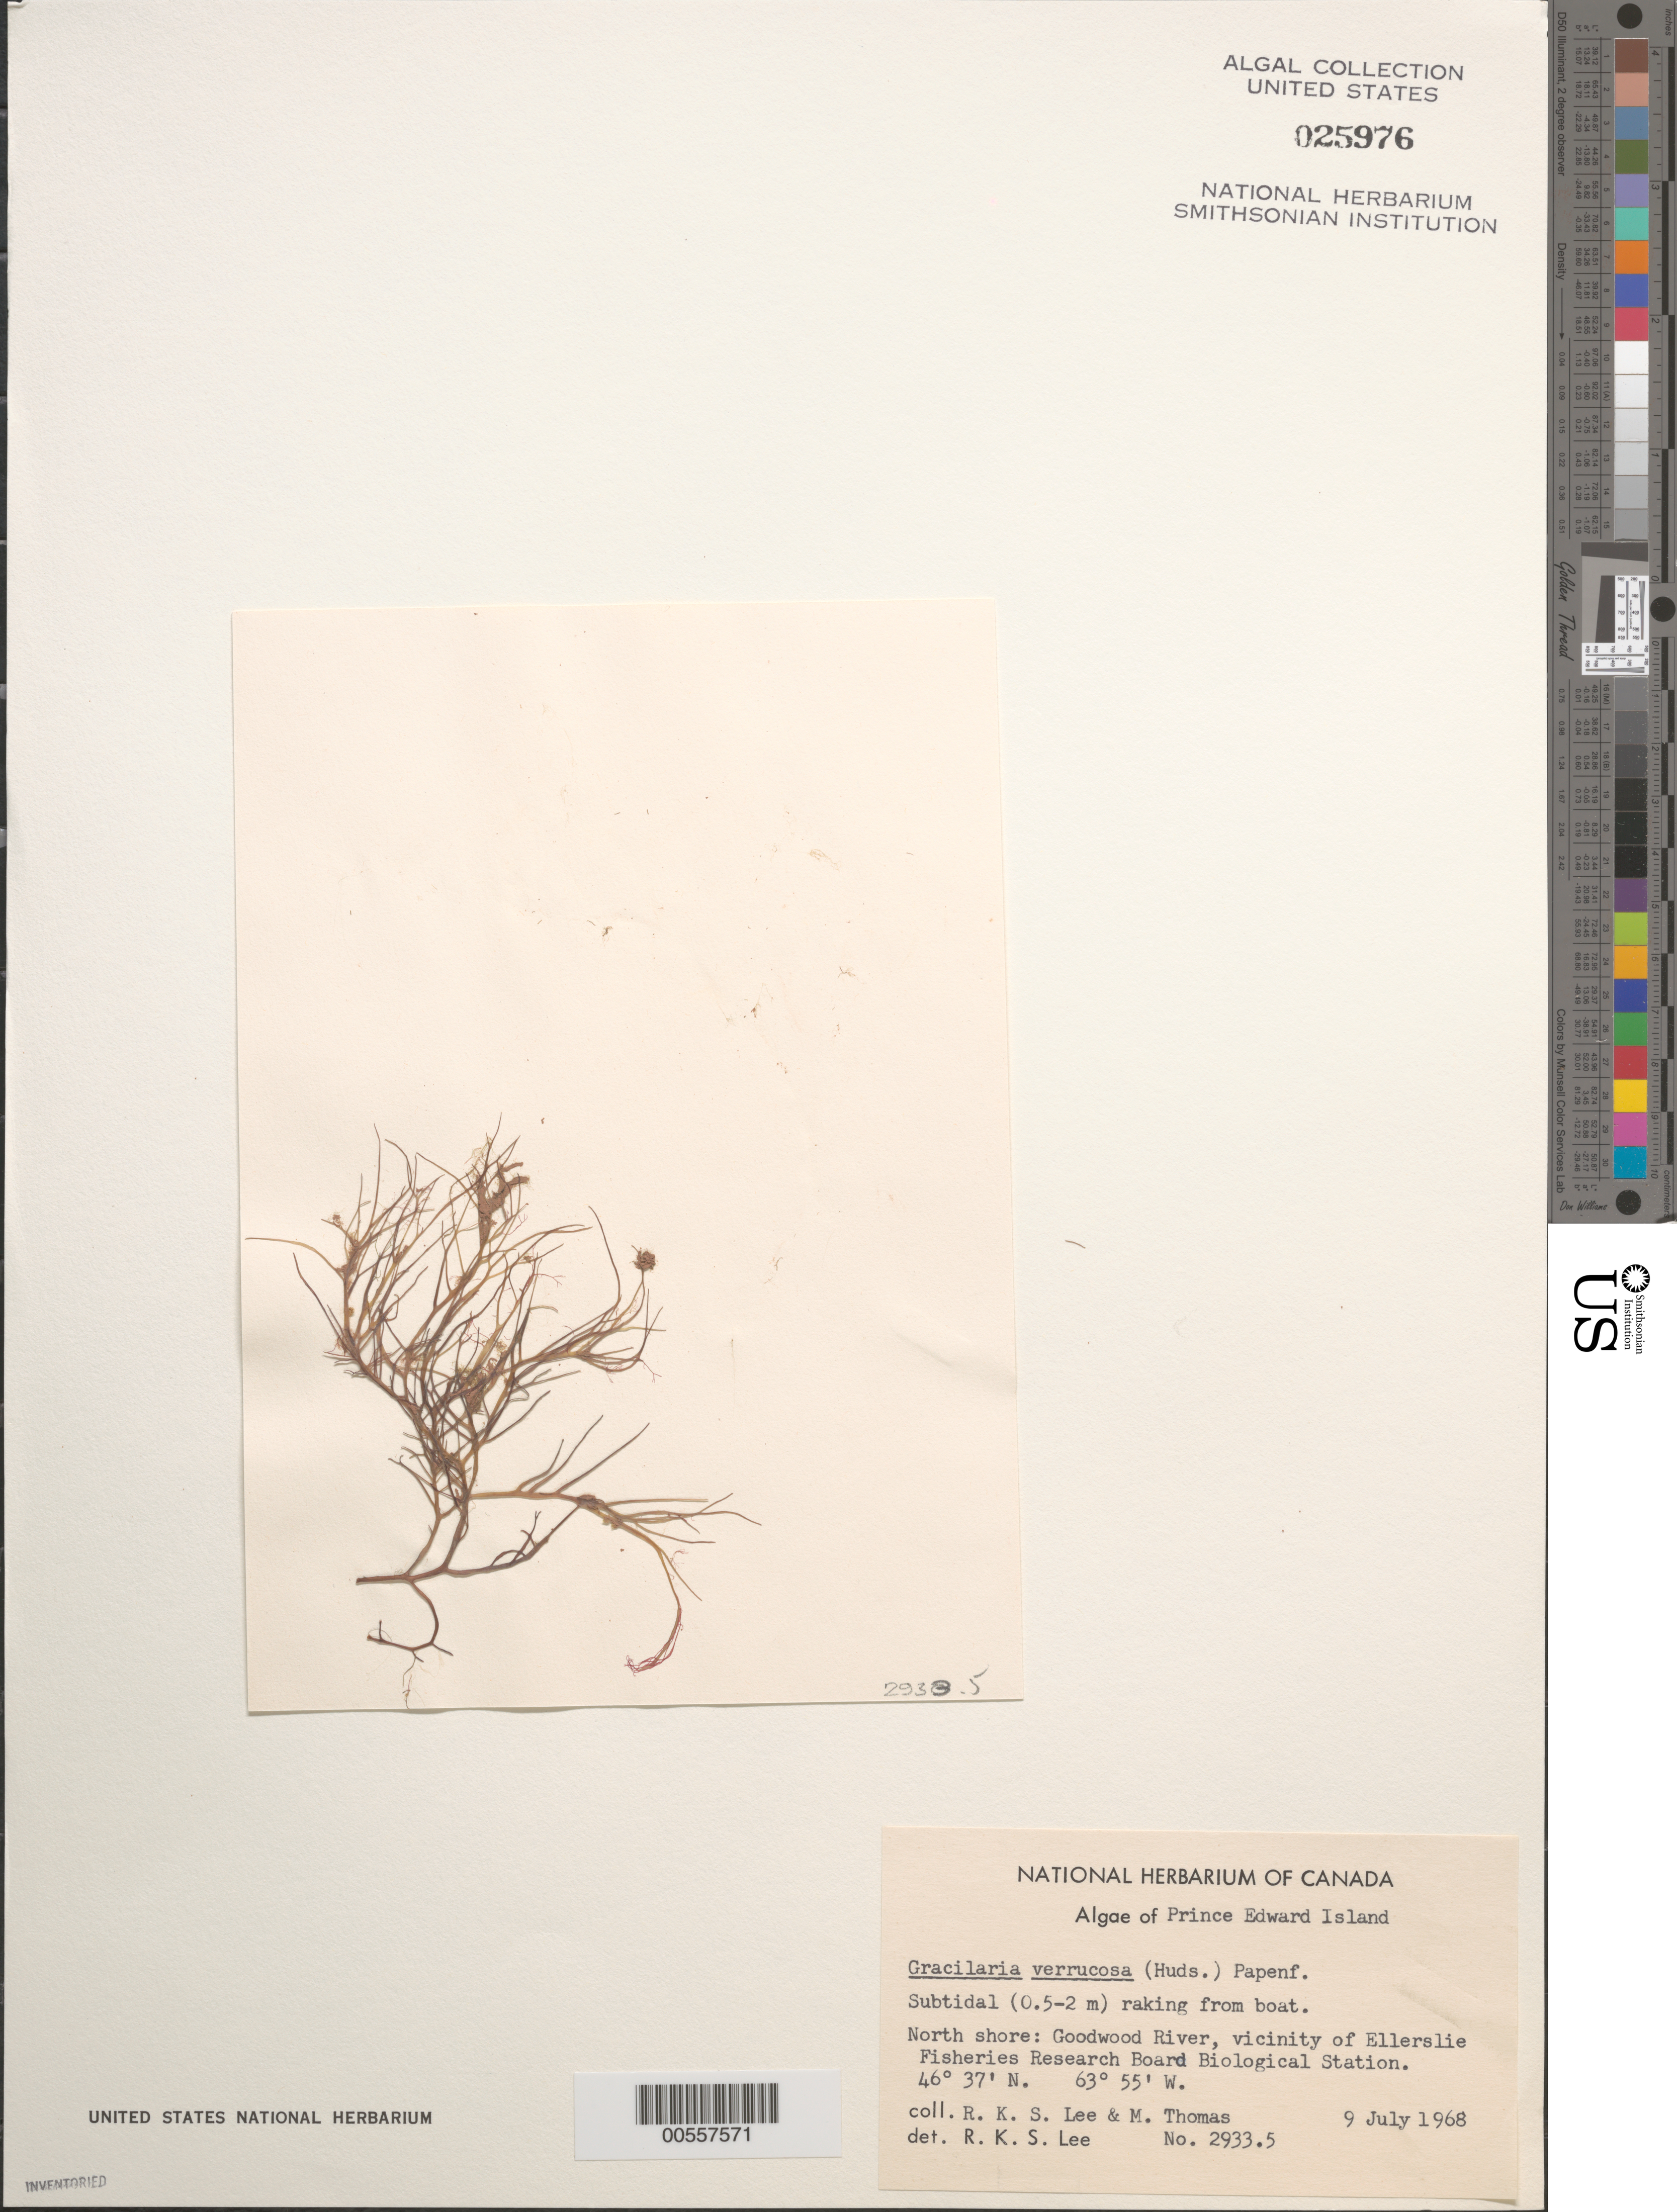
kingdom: Plantae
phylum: Rhodophyta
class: Florideophyceae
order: Gracilariales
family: Gracilariaceae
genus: Gracilariopsis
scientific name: Gracilariopsis longissima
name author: (S.G. Gmel.) Steentoft et al.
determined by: Algae name updating Project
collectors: R. Lee & M. B. Thomas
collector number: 2933.5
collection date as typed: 09 Jul 1968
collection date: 1968-07-09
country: Canada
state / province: Prince Edward Island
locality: Goodwood river, ellerslie fisheries research board biological station area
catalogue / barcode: US 25976